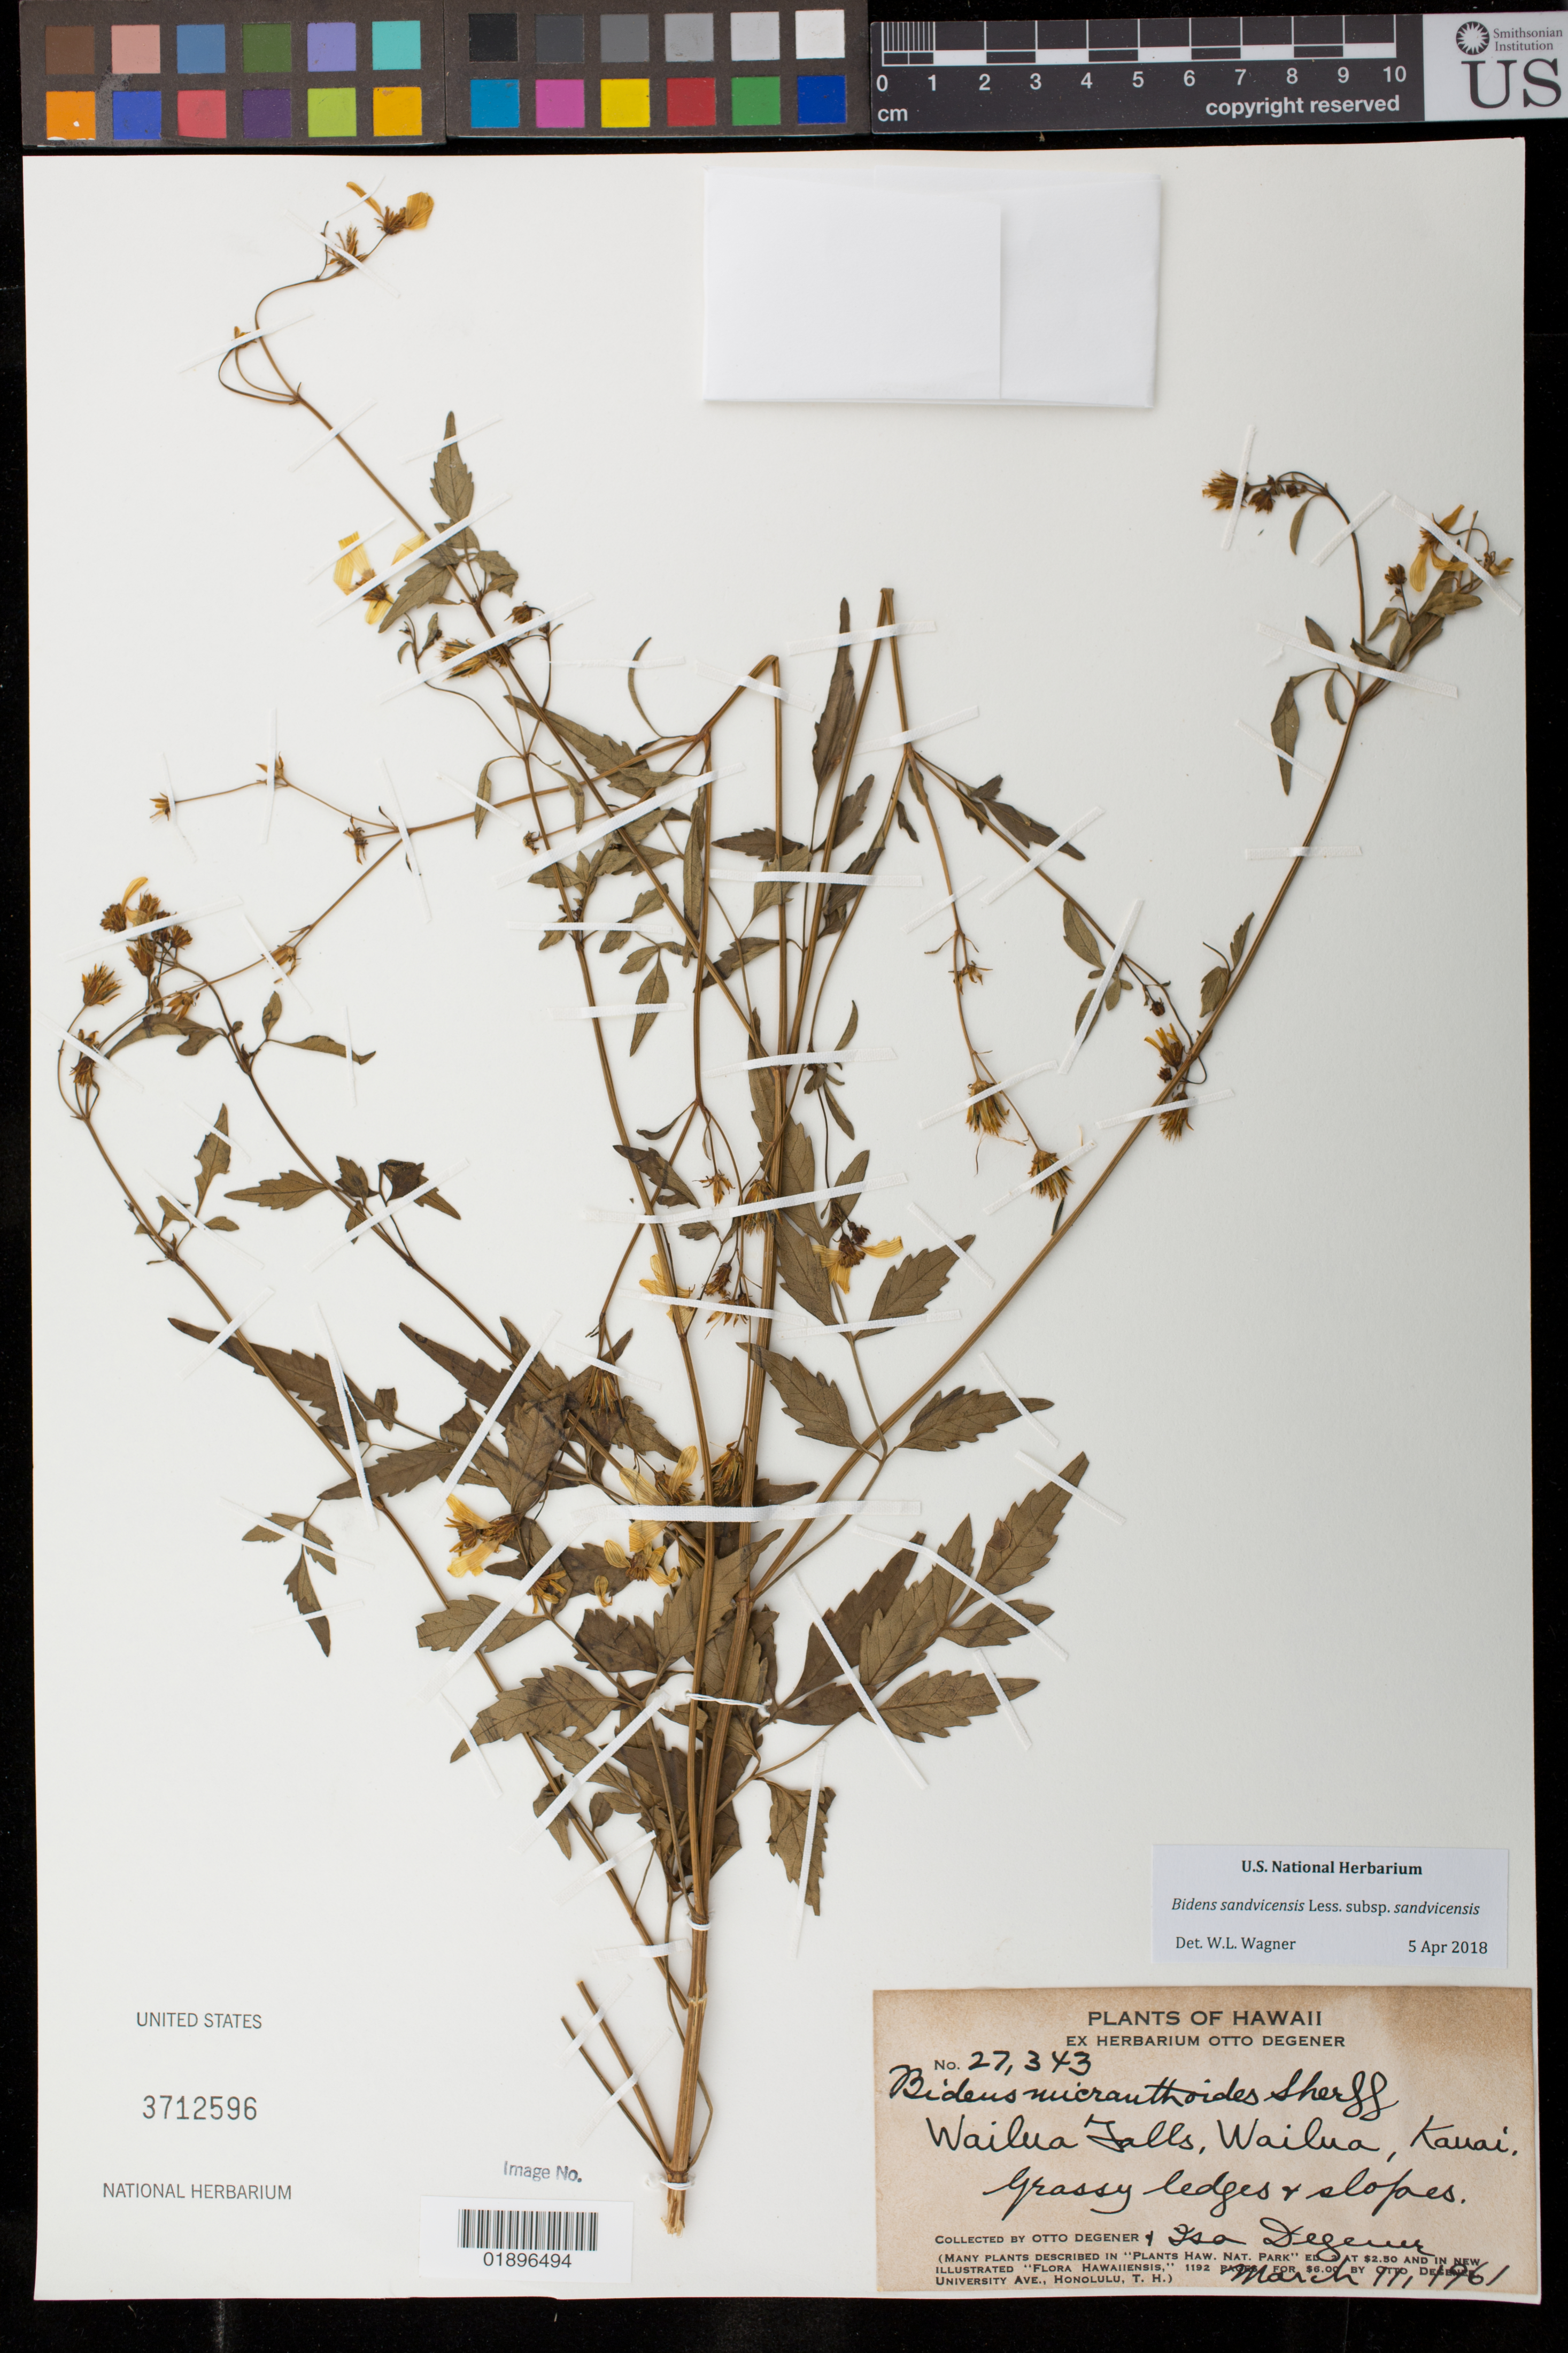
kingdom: Plantae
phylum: Tracheophyta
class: Magnoliopsida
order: Asterales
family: Asteraceae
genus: Bidens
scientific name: Bidens sandvicensis subsp. sandvicensis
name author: Less.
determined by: Wagner, W. L., (BOT), Smithsonian Institution - National Museum of Natural History (UNITED STATES)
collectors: O. Degener & I. Degener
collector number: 27343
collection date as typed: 11 Mar 1961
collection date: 1961-03-11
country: United States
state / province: Hawaii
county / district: Kauai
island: Kaua'i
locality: Wailua Falls, Wailua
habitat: Grassy ledges and slopes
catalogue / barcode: US 3712596